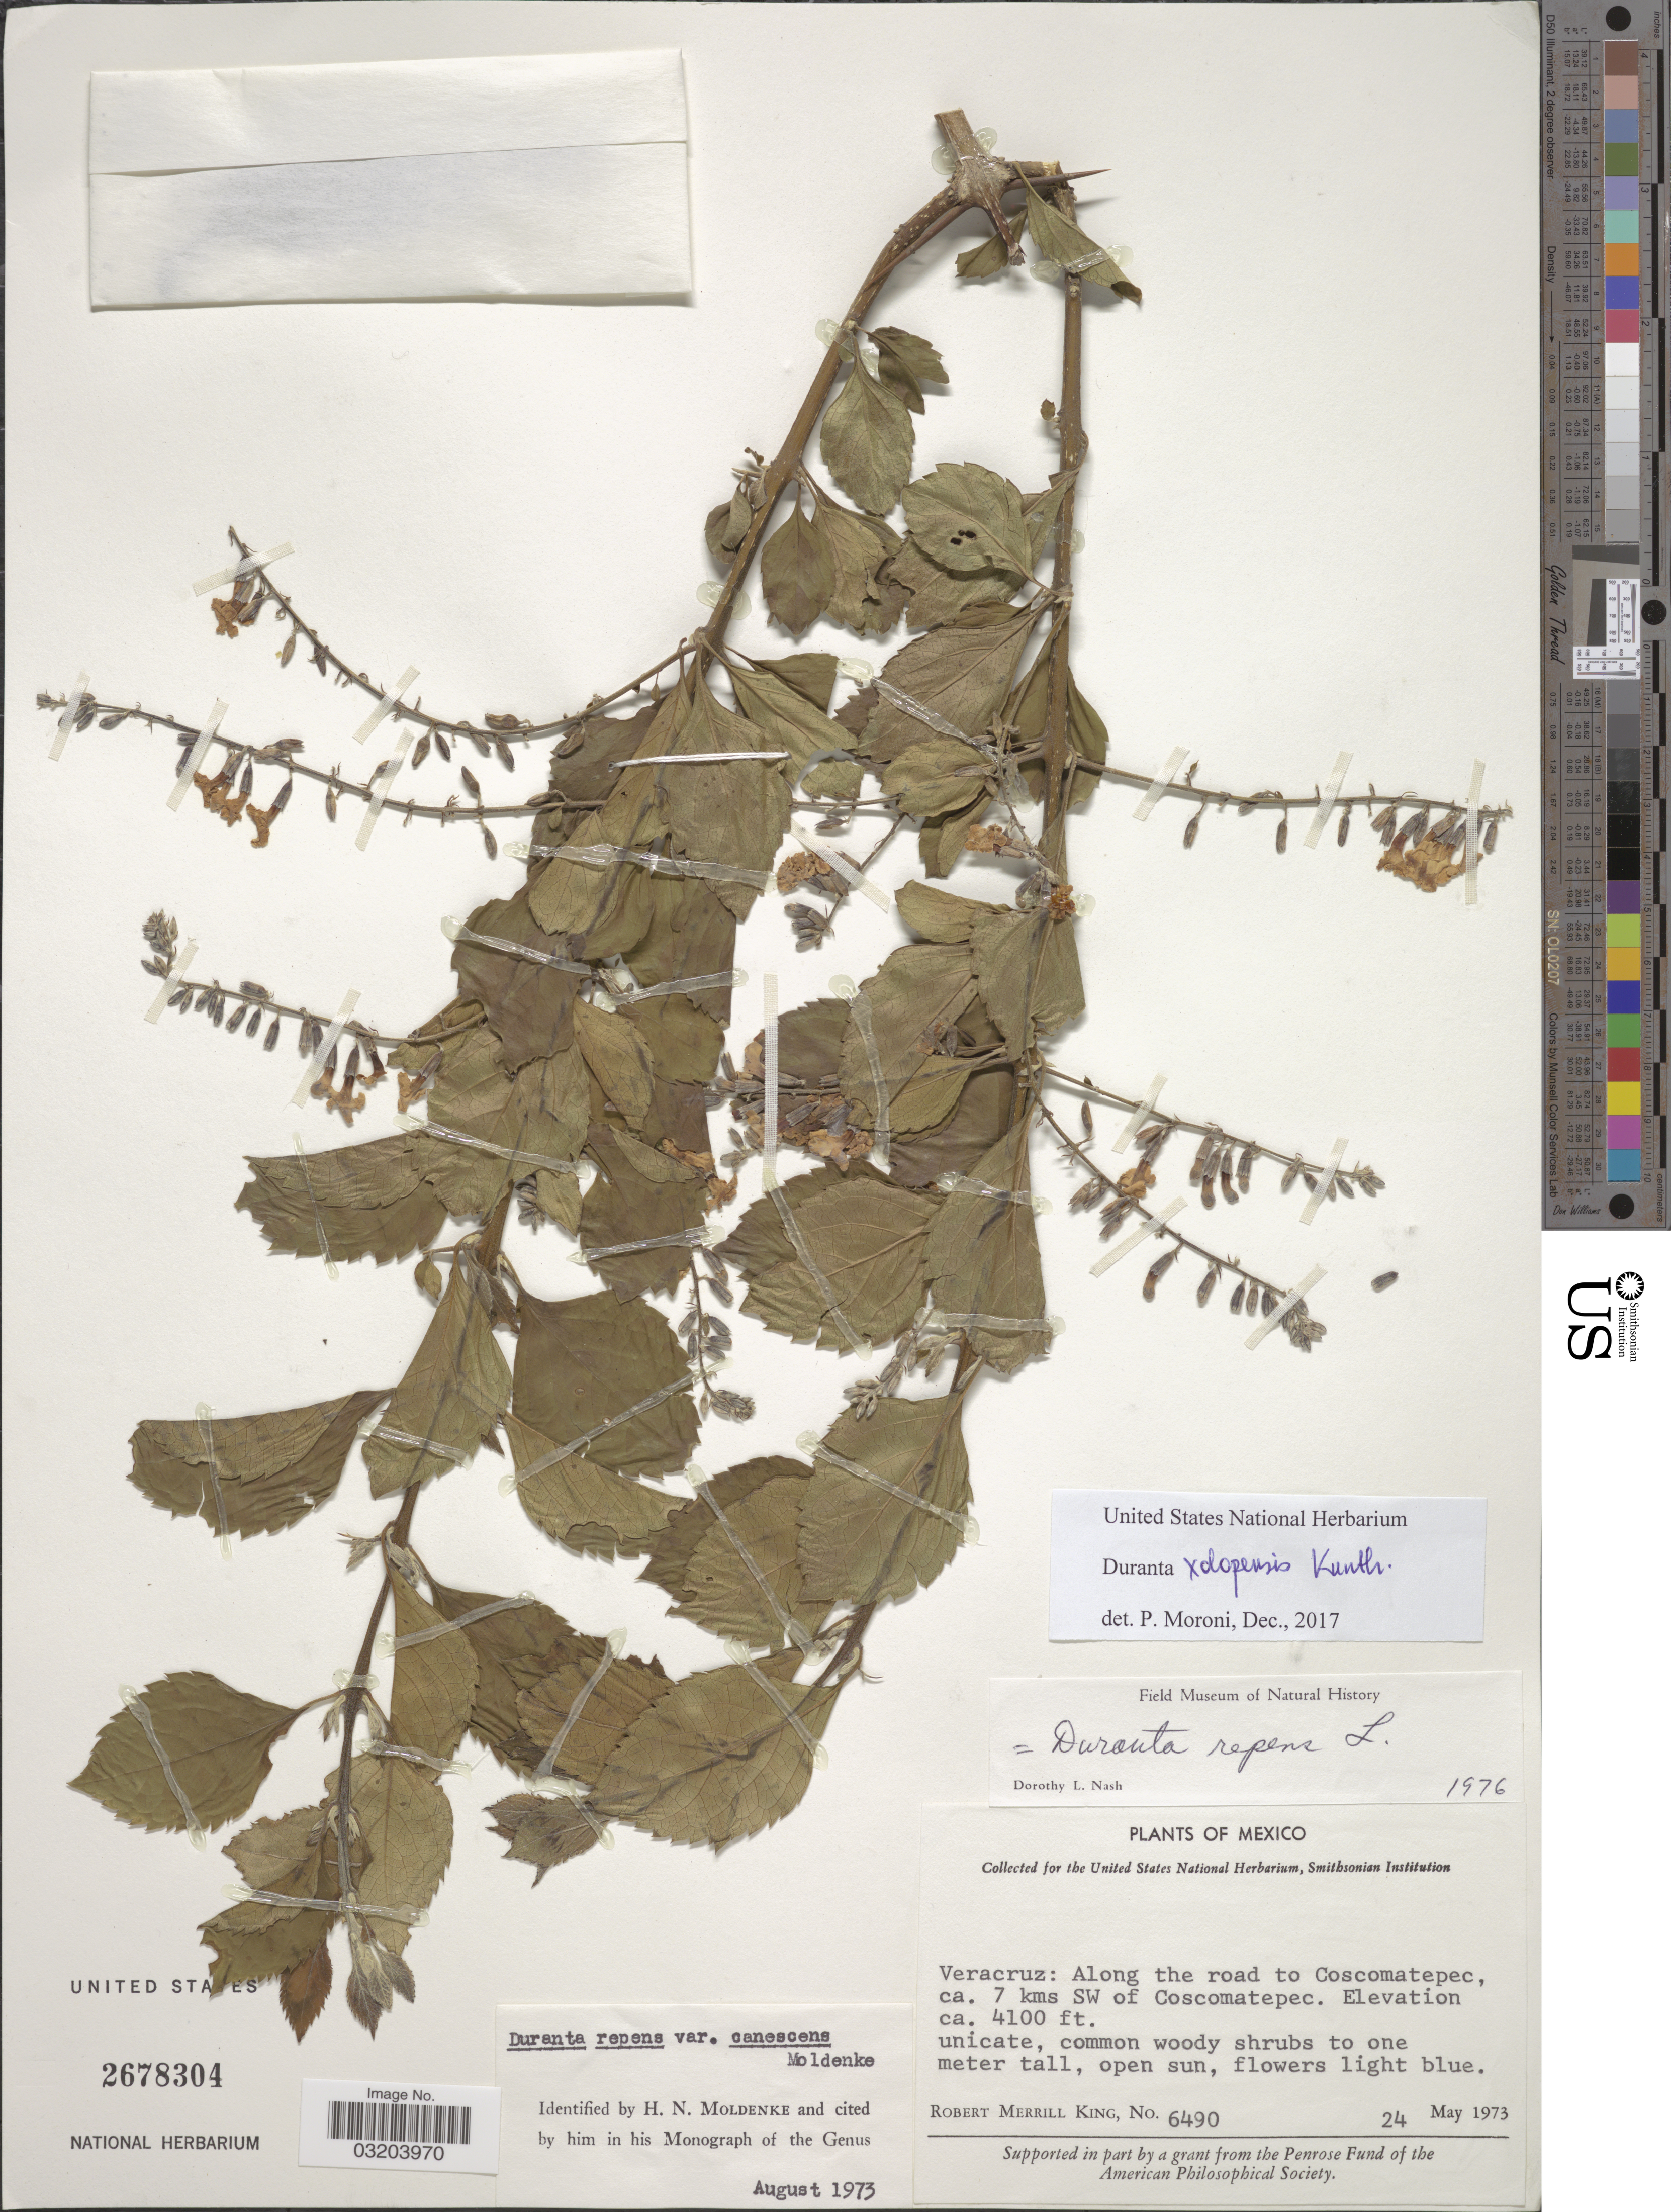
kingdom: Plantae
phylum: Tracheophyta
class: Magnoliopsida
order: Lamiales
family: Verbenaceae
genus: Duranta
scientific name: Duranta erecta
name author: L.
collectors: R. M. King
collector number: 6490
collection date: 1973-05-24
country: Mexico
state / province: Veracruz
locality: Veracruz: Along the road to Coscomatepec, ca. 7 kms SW of Coscomatepec.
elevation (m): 1250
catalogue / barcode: US 2678304